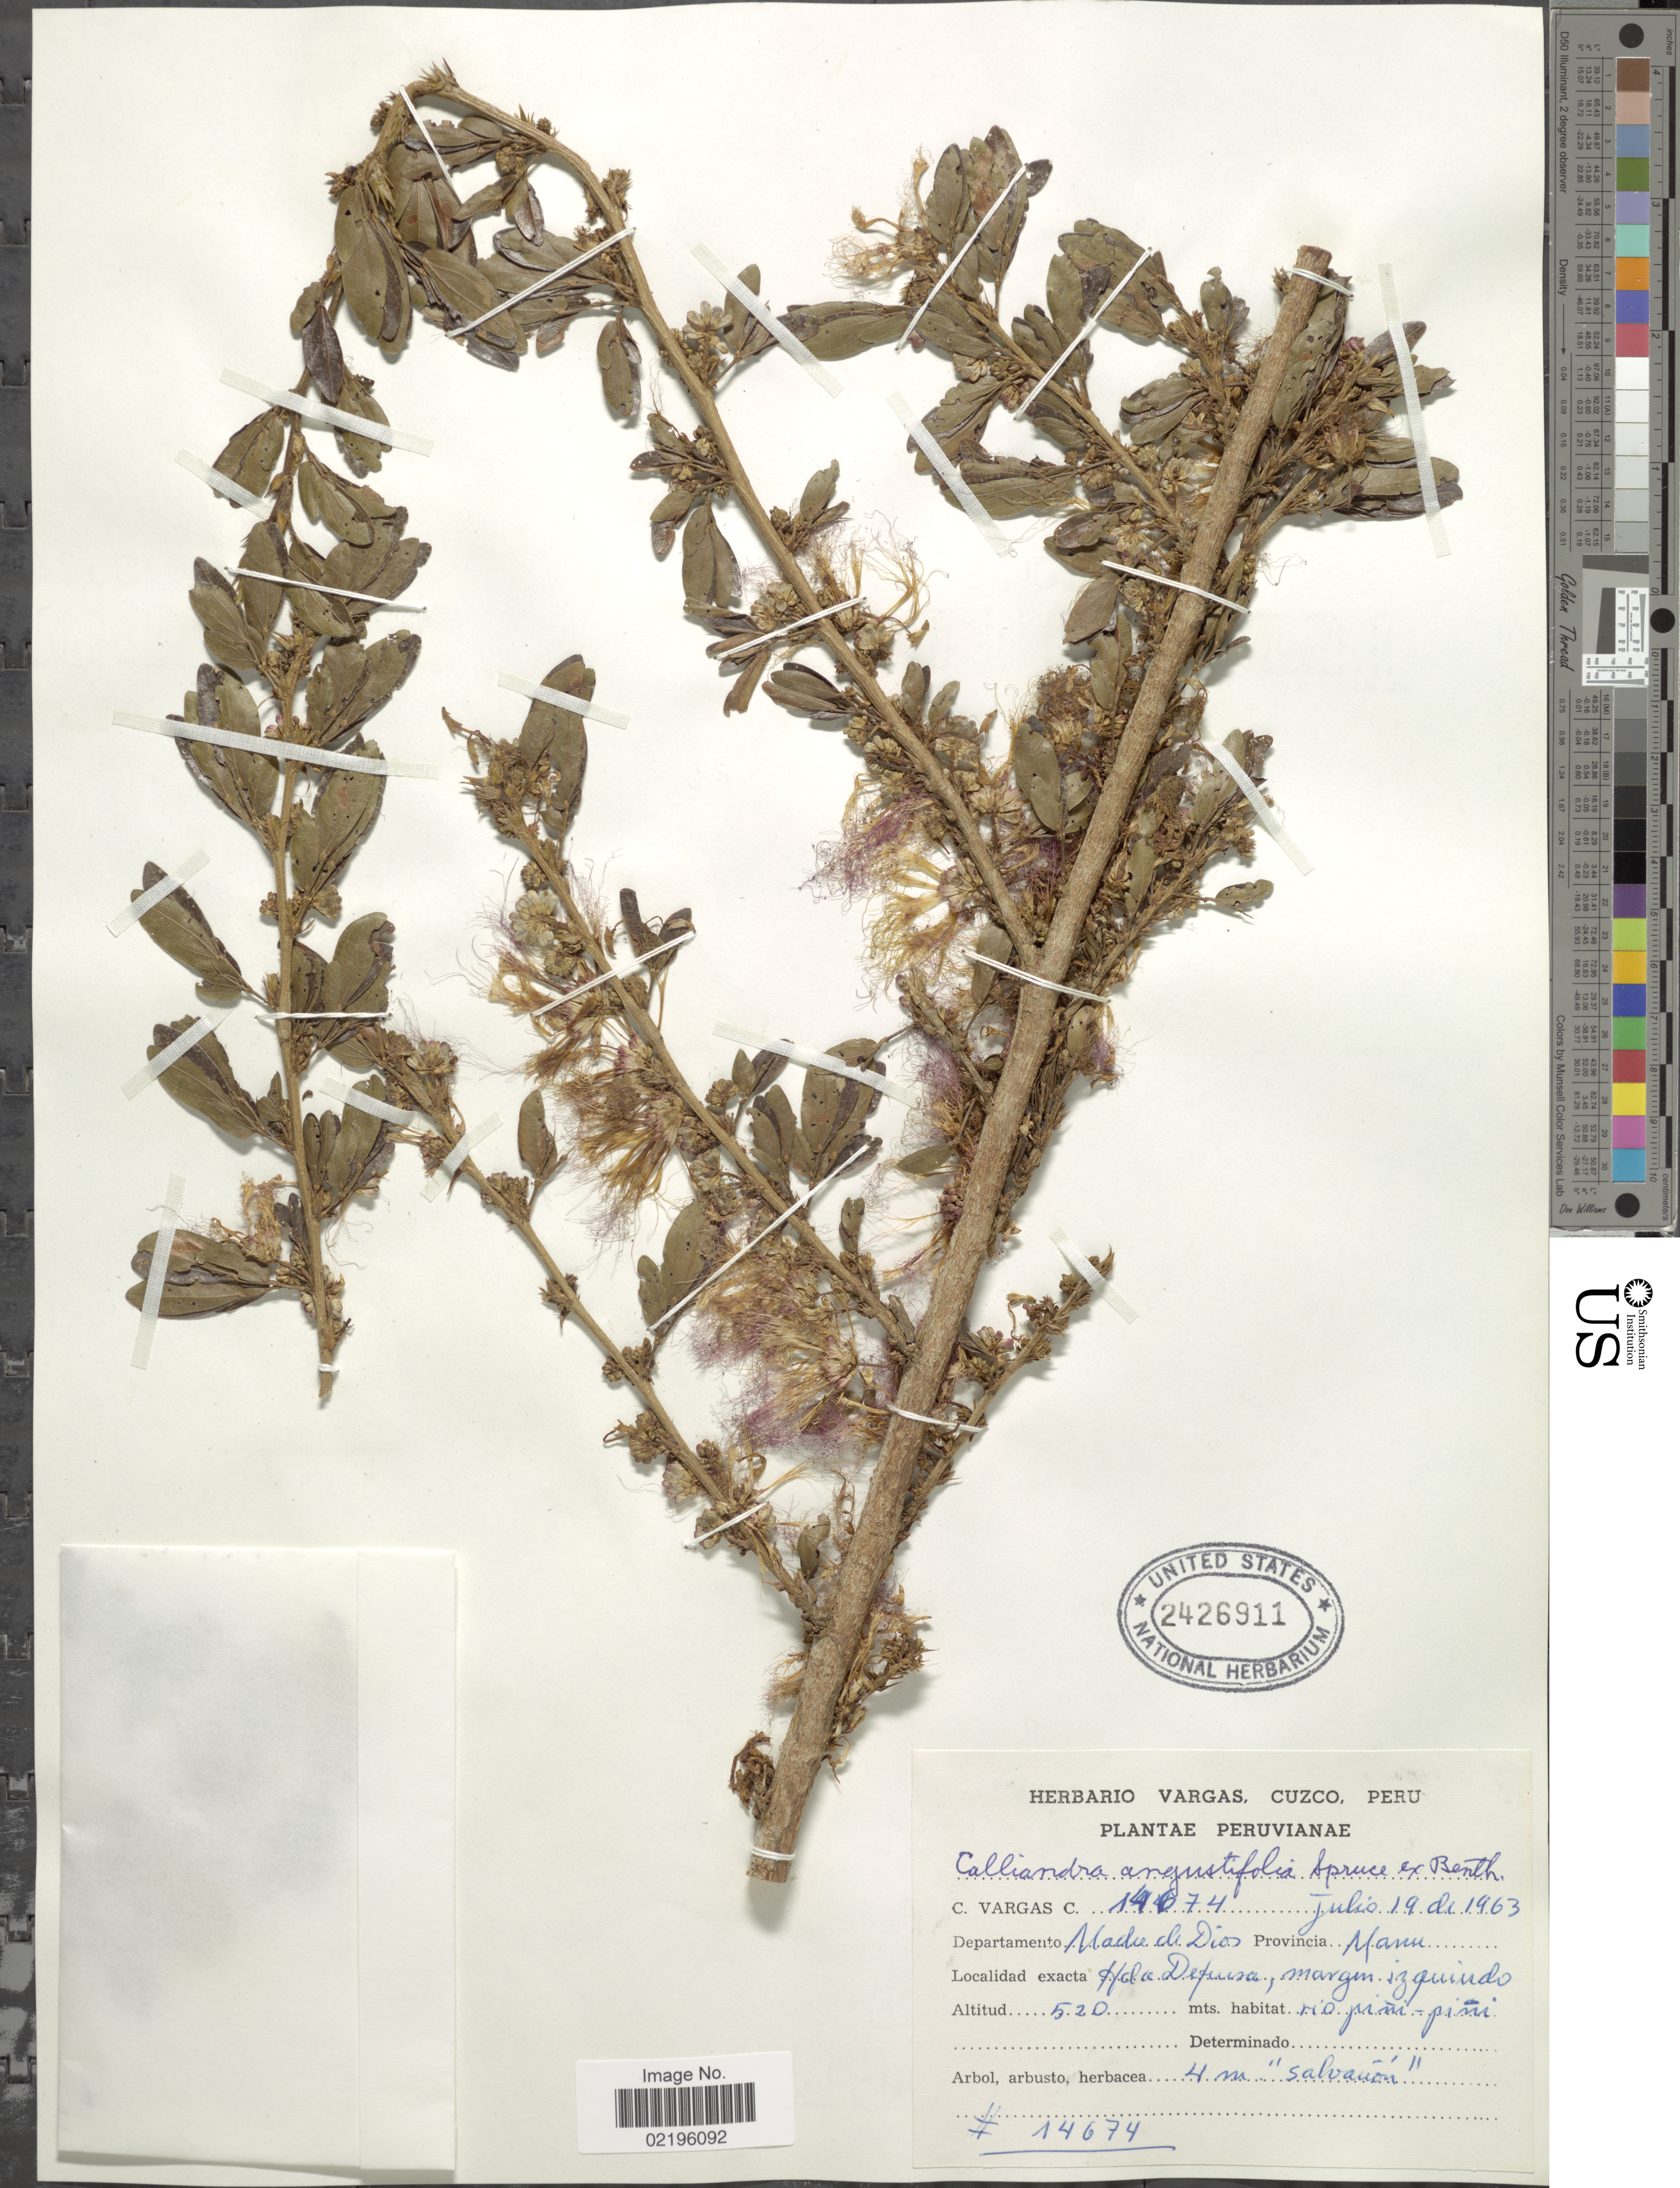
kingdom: Plantae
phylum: Tracheophyta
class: Magnoliopsida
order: Fabales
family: Fabaceae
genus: Calliandra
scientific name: Calliandra angustifolia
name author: Spruce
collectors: C. Vargas Calderón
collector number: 14674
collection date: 1963-07-19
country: Peru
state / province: Madre de Dios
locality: Hda. Defensa, margen izquierdo río piñi-piñi, Provincia Manú, Departamento Madre de Dios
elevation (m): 520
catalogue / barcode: US 2426911